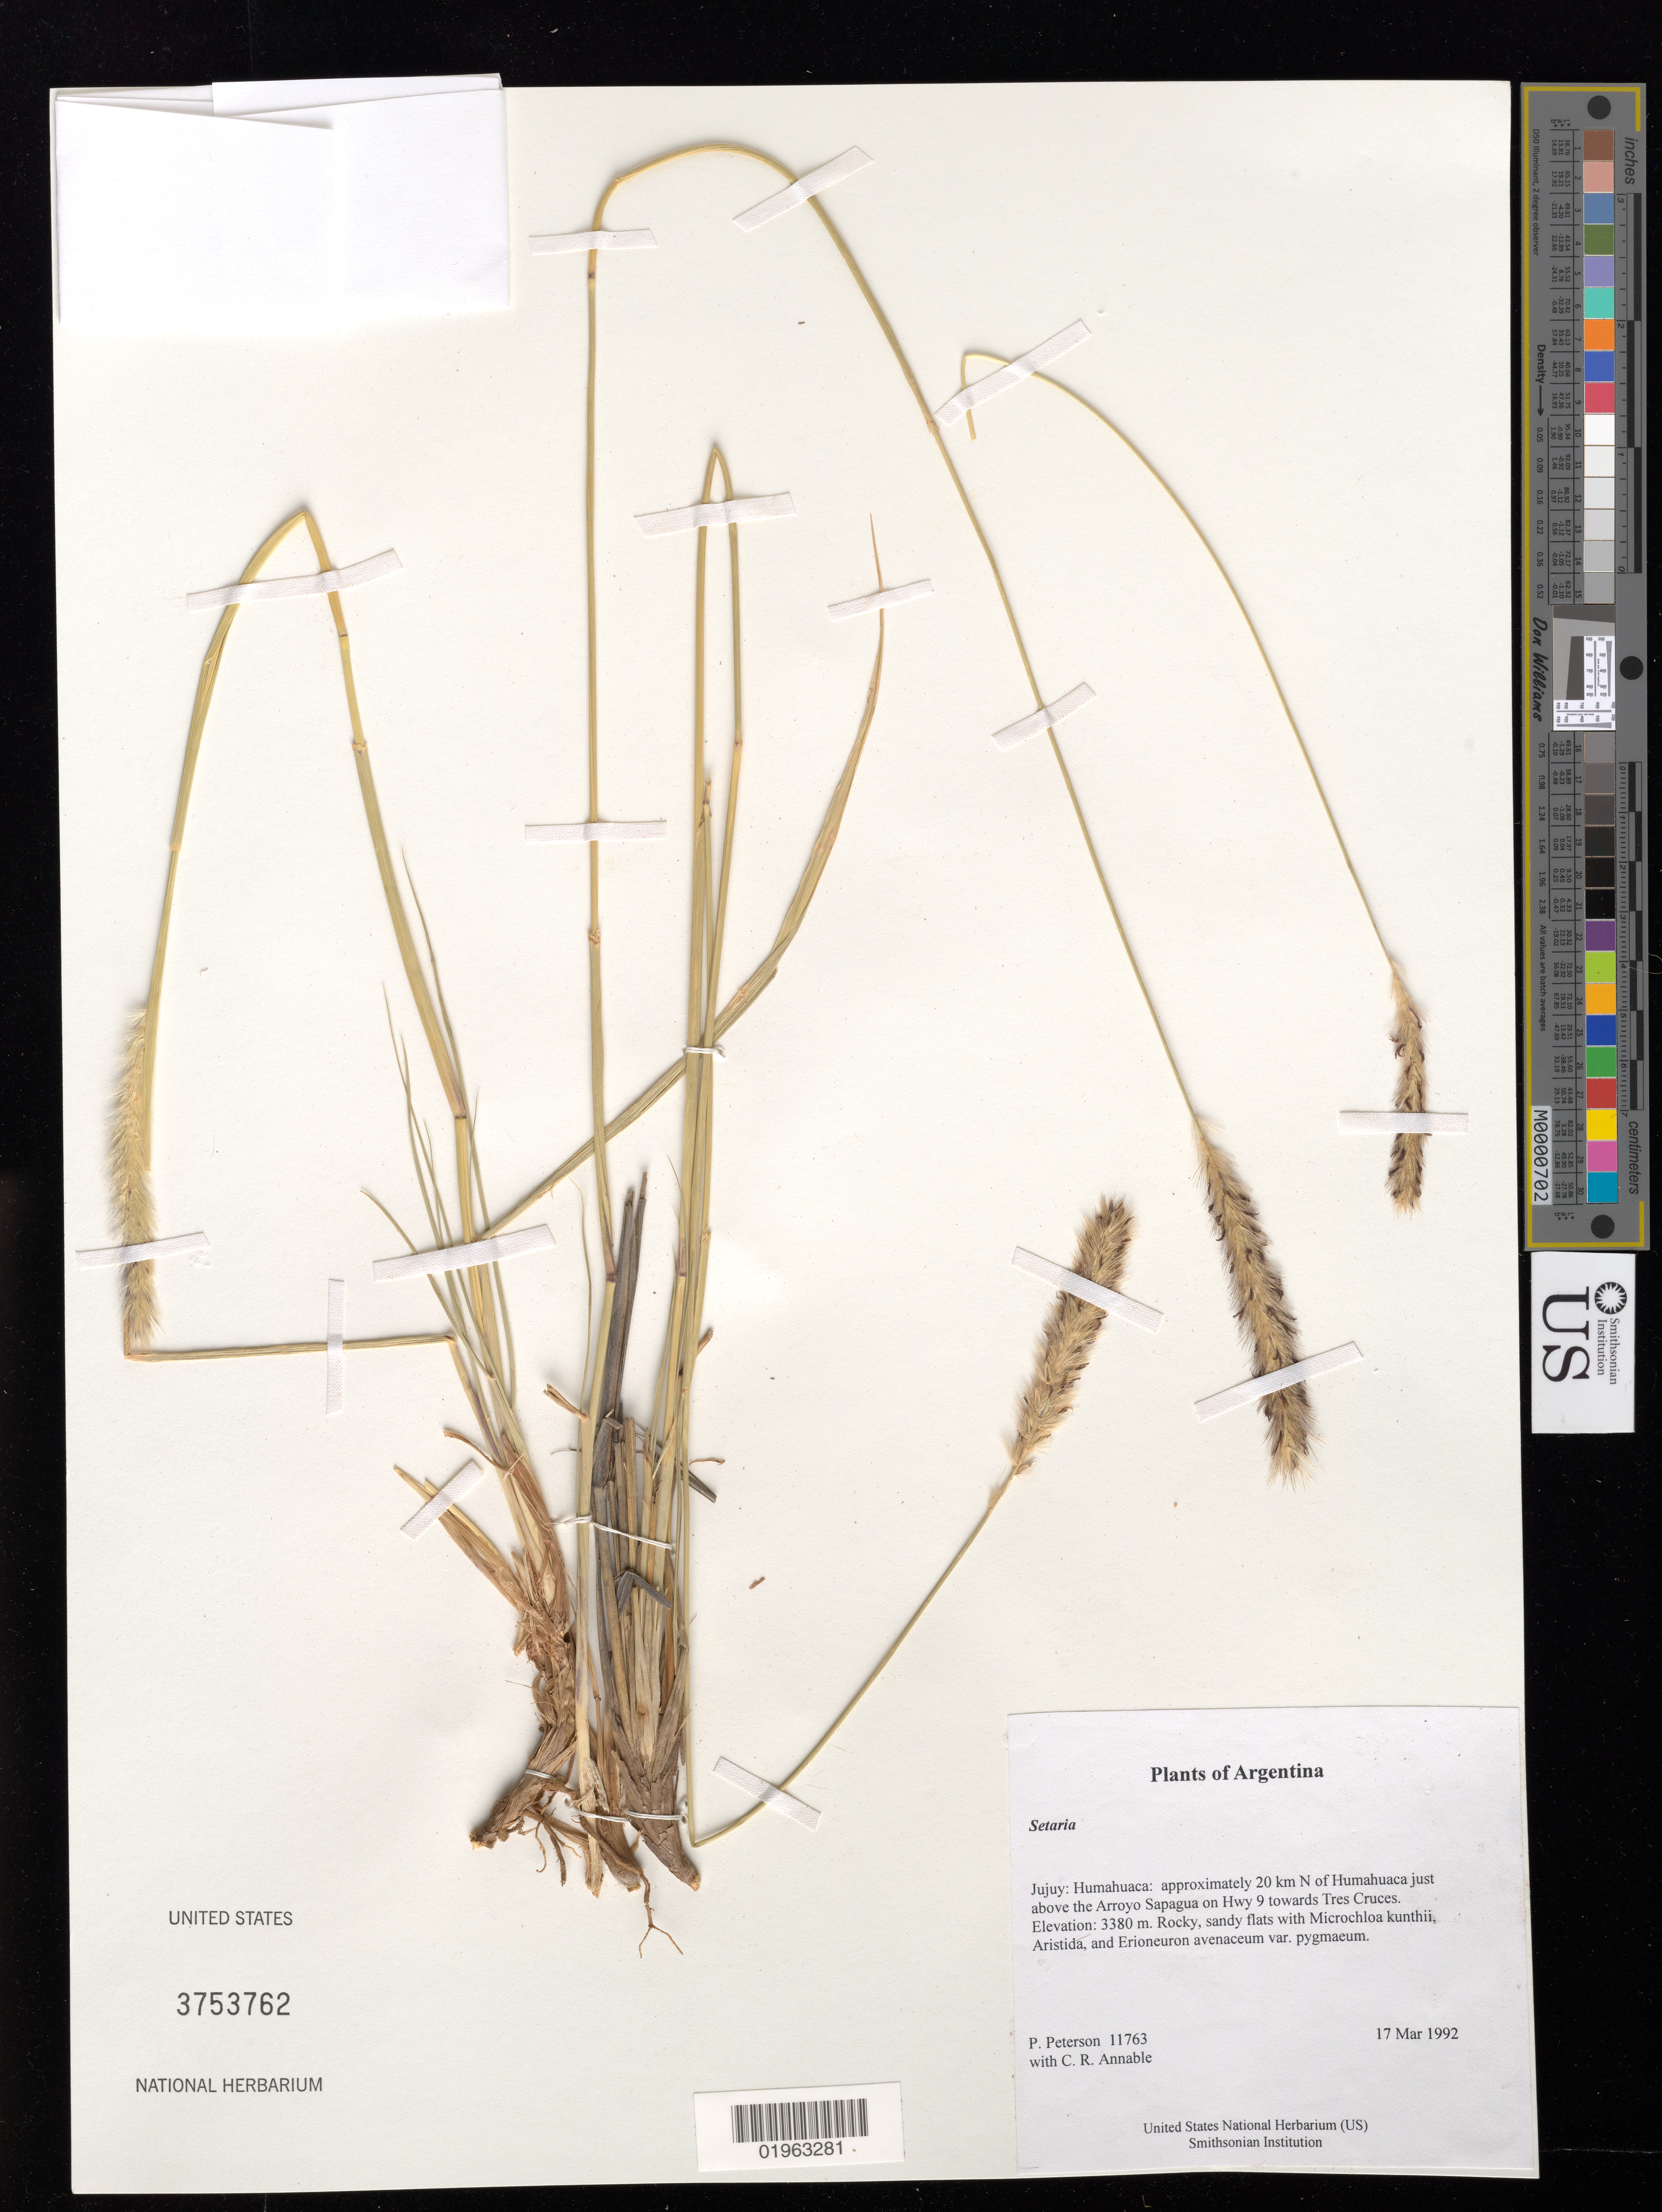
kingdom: Plantae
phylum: Tracheophyta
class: Liliopsida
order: Poales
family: Poaceae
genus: Setaria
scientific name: Setaria sp.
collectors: P. M. Peterson & C. R. Annable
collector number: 11763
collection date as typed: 17 Mar 1992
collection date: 1992-03-17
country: Argentina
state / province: Jujuy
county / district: Humahuaca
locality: approximately 20 km N of Humahuaca just above the Arroyo Sapagua on Hwy 9 towards Tres Cruces.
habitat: Rocky, sandy flats with Microchloa kunthii, Aristida, and Erioneuron avenaceum var. pygmaeum.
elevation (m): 3380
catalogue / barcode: US 3753762